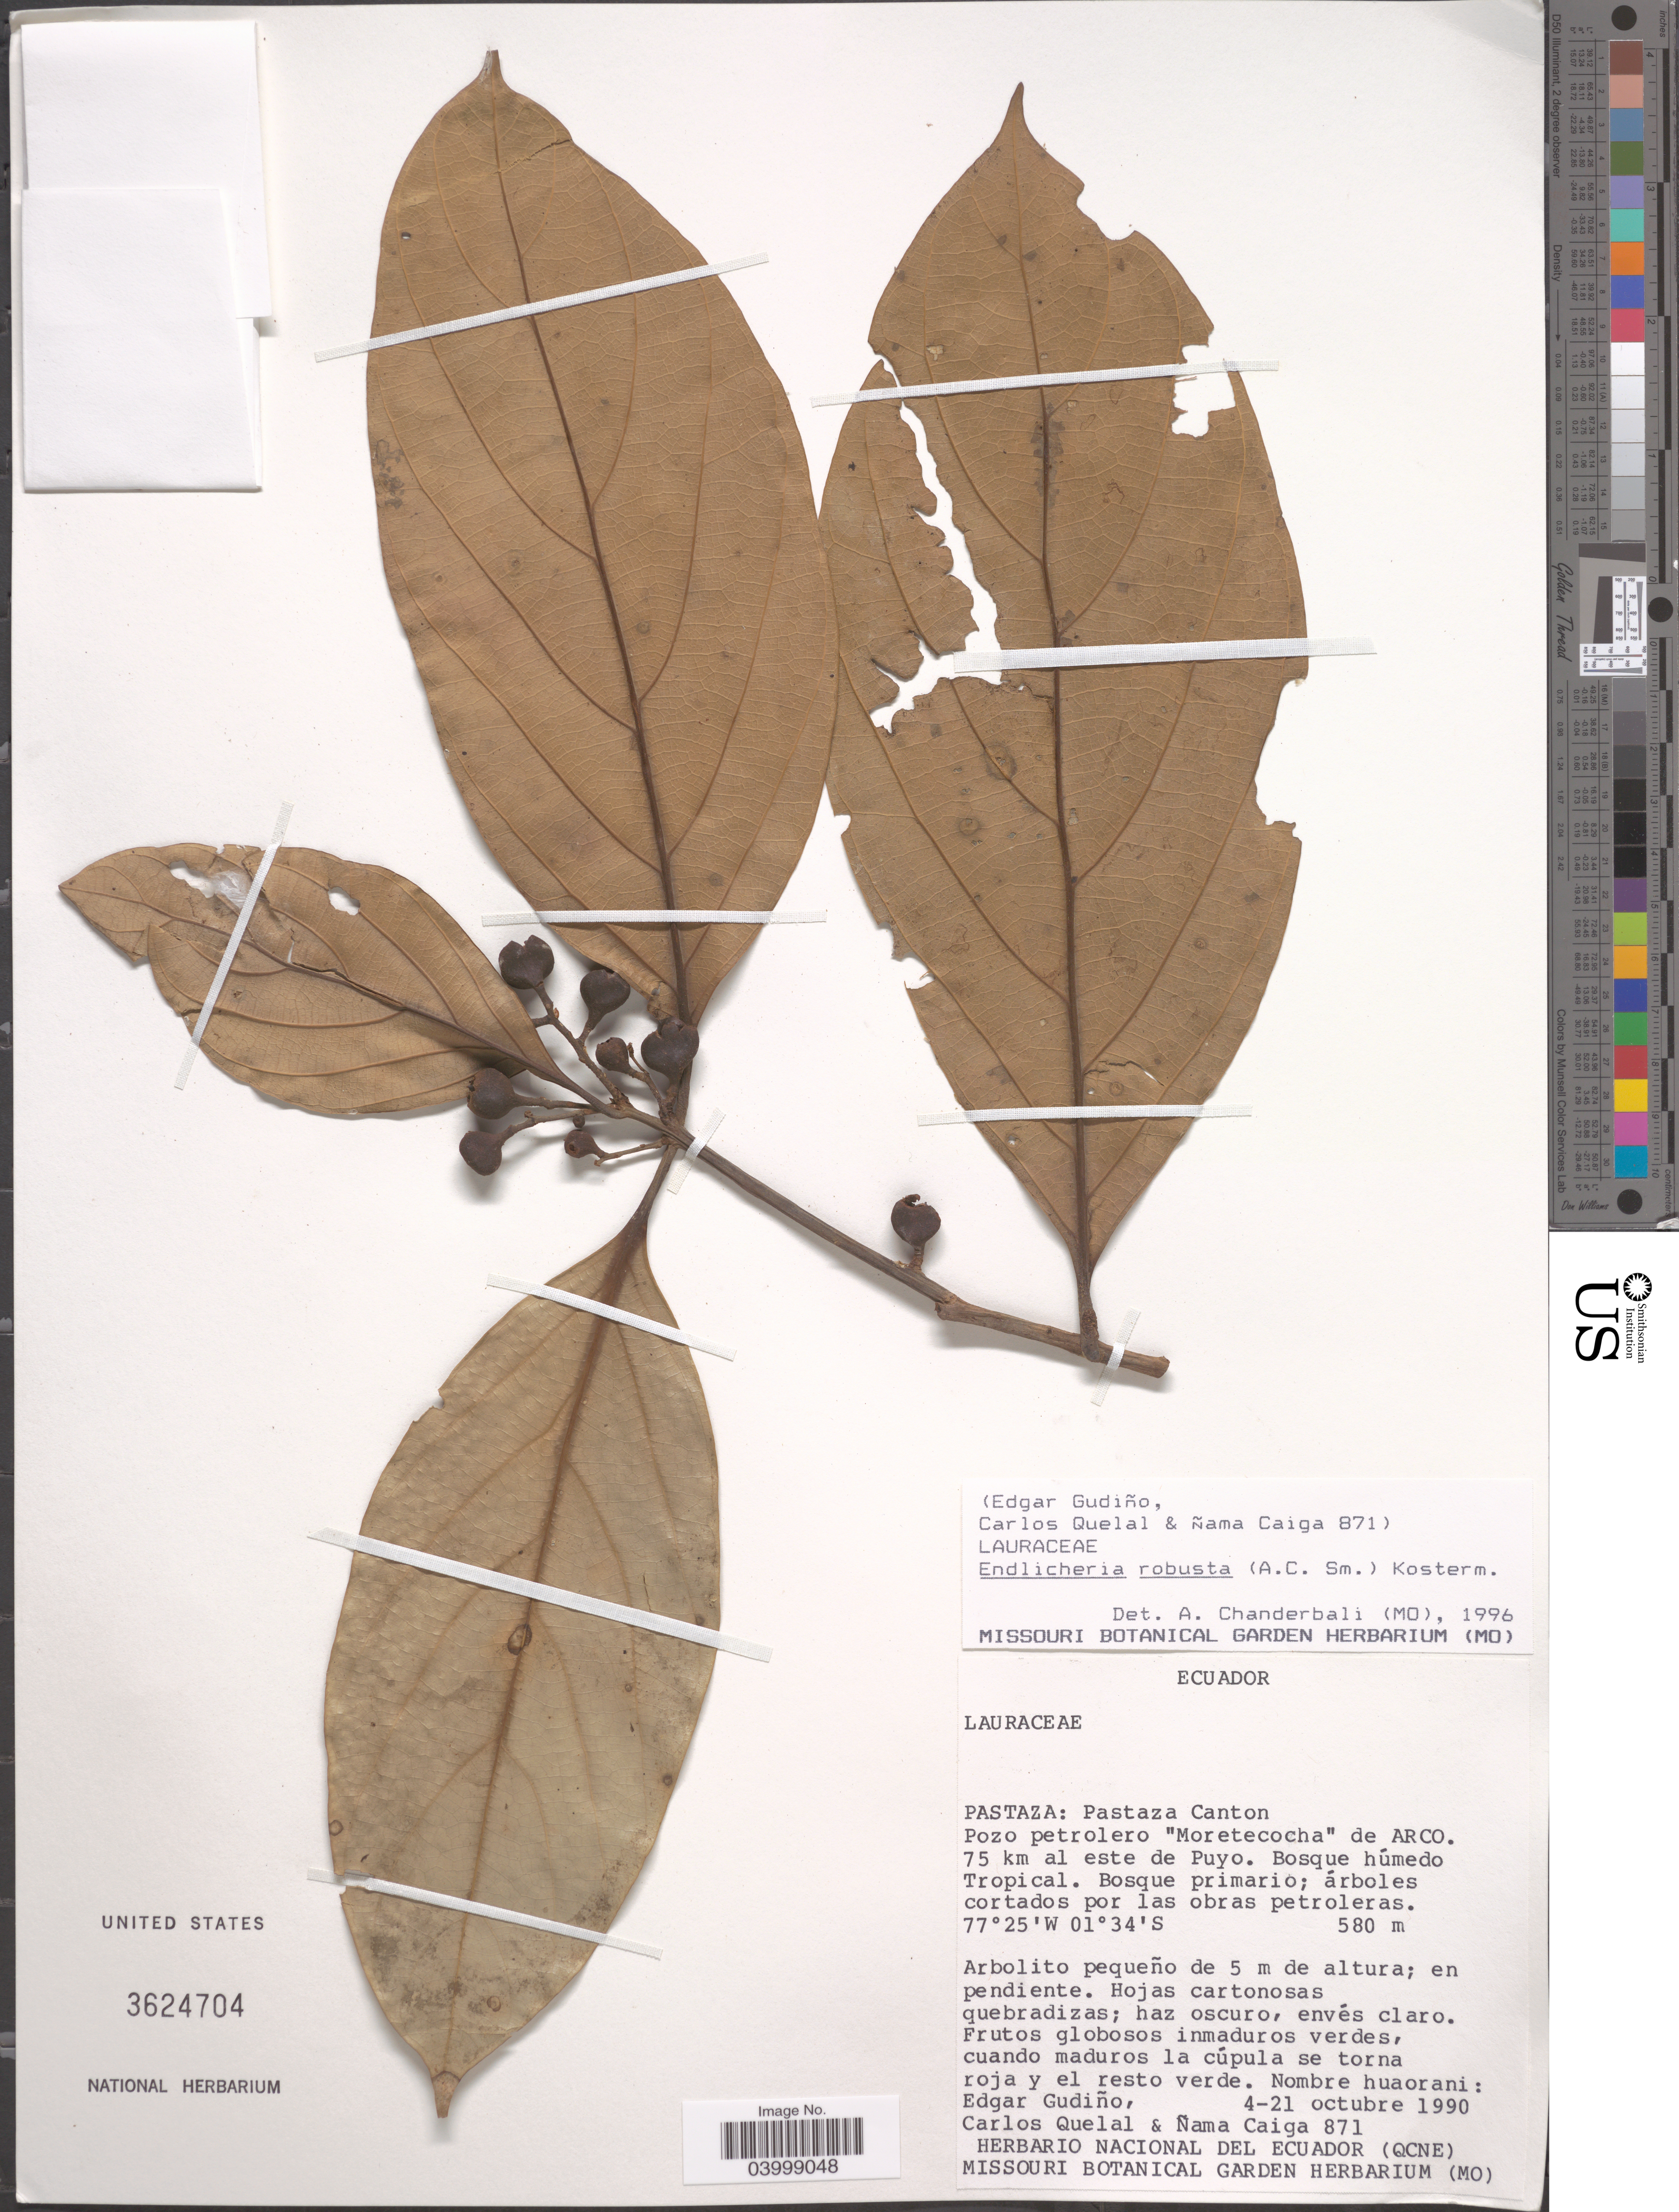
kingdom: Plantae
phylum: Tracheophyta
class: Magnoliopsida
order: Laurales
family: Lauraceae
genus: Endlicheria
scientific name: Endlicheria robusta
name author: (A.C. Sm.) Kosterm.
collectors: E. Gudiño, C. Quelal & Ñ. Caiga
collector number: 871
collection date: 1990-10-04/1990-10-21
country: Ecuador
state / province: Pastaza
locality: Pastaza Canton. Pozo petrolero "Moretecocha" de ARCO. 75 km al este de Puyo.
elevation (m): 580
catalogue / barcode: US 3624704